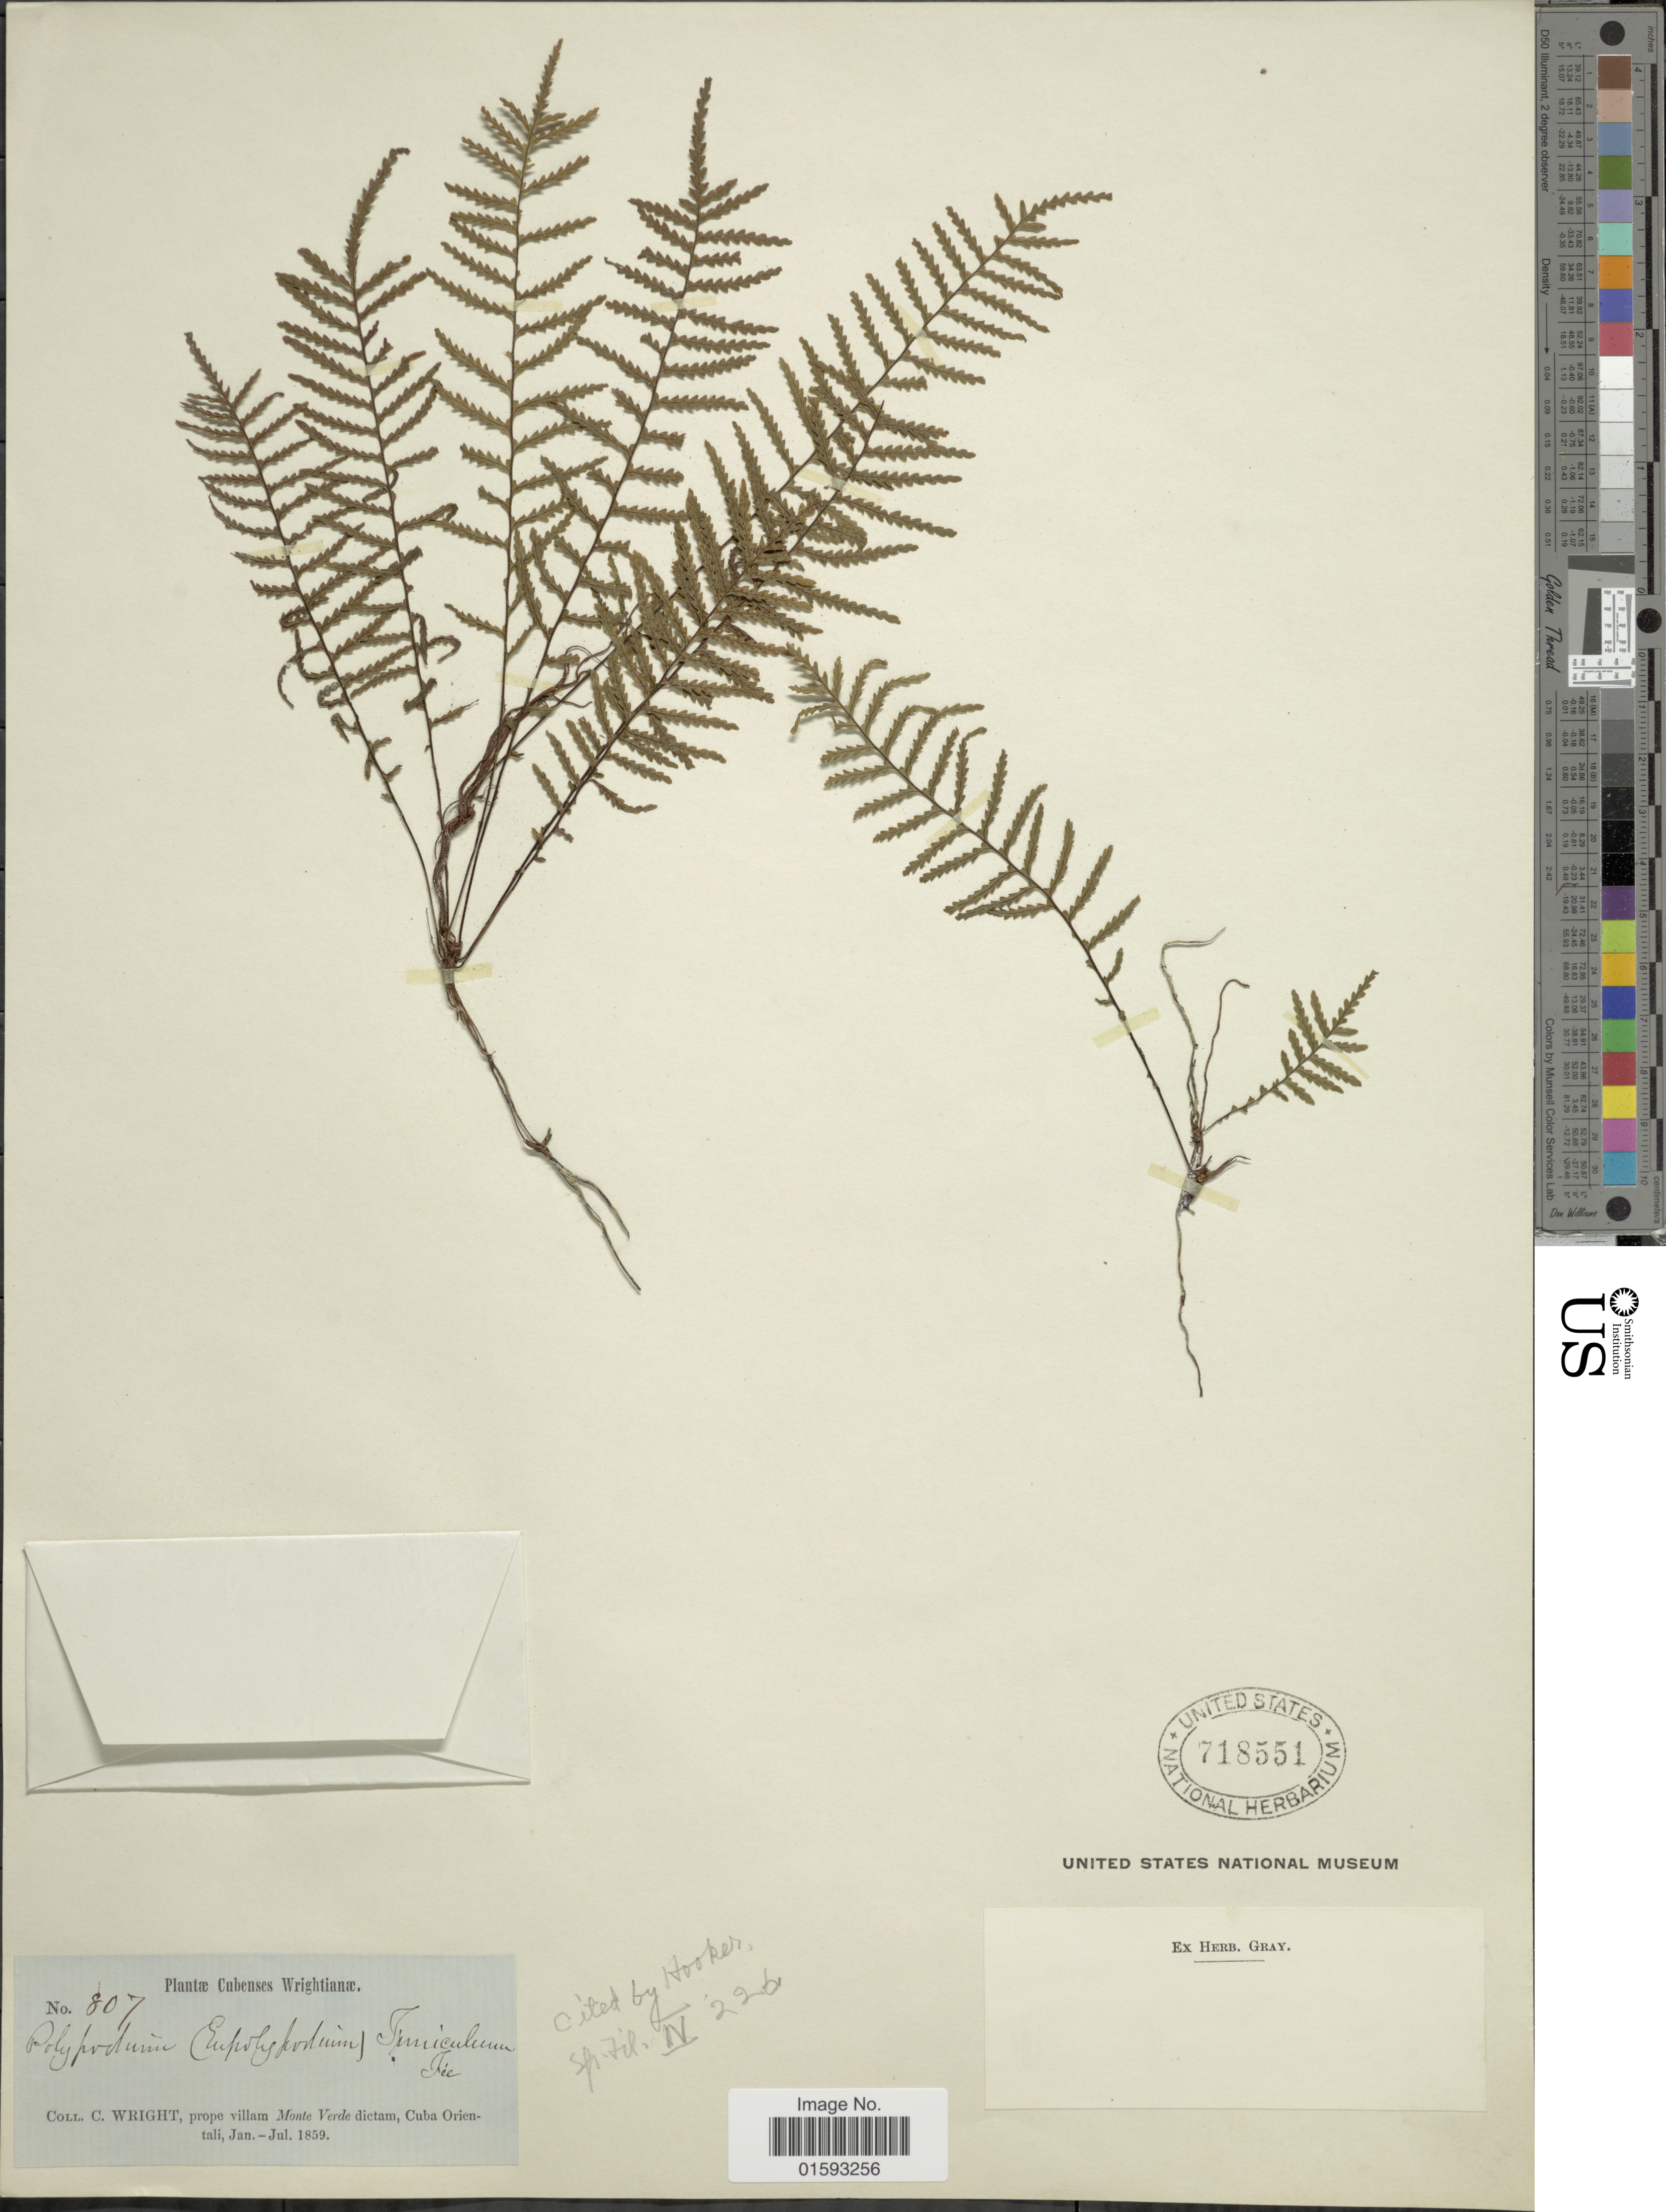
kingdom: Plantae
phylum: Tracheophyta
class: Polypodiopsida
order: Polypodiales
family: Polypodiaceae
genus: Pecluma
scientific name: Pecluma funicula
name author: (Fée) M.G. Price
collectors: C. Wright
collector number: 807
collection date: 1859-01/1859-07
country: Cuba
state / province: Oriente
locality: Prope villam Monte Verde dictam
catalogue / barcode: US 718551